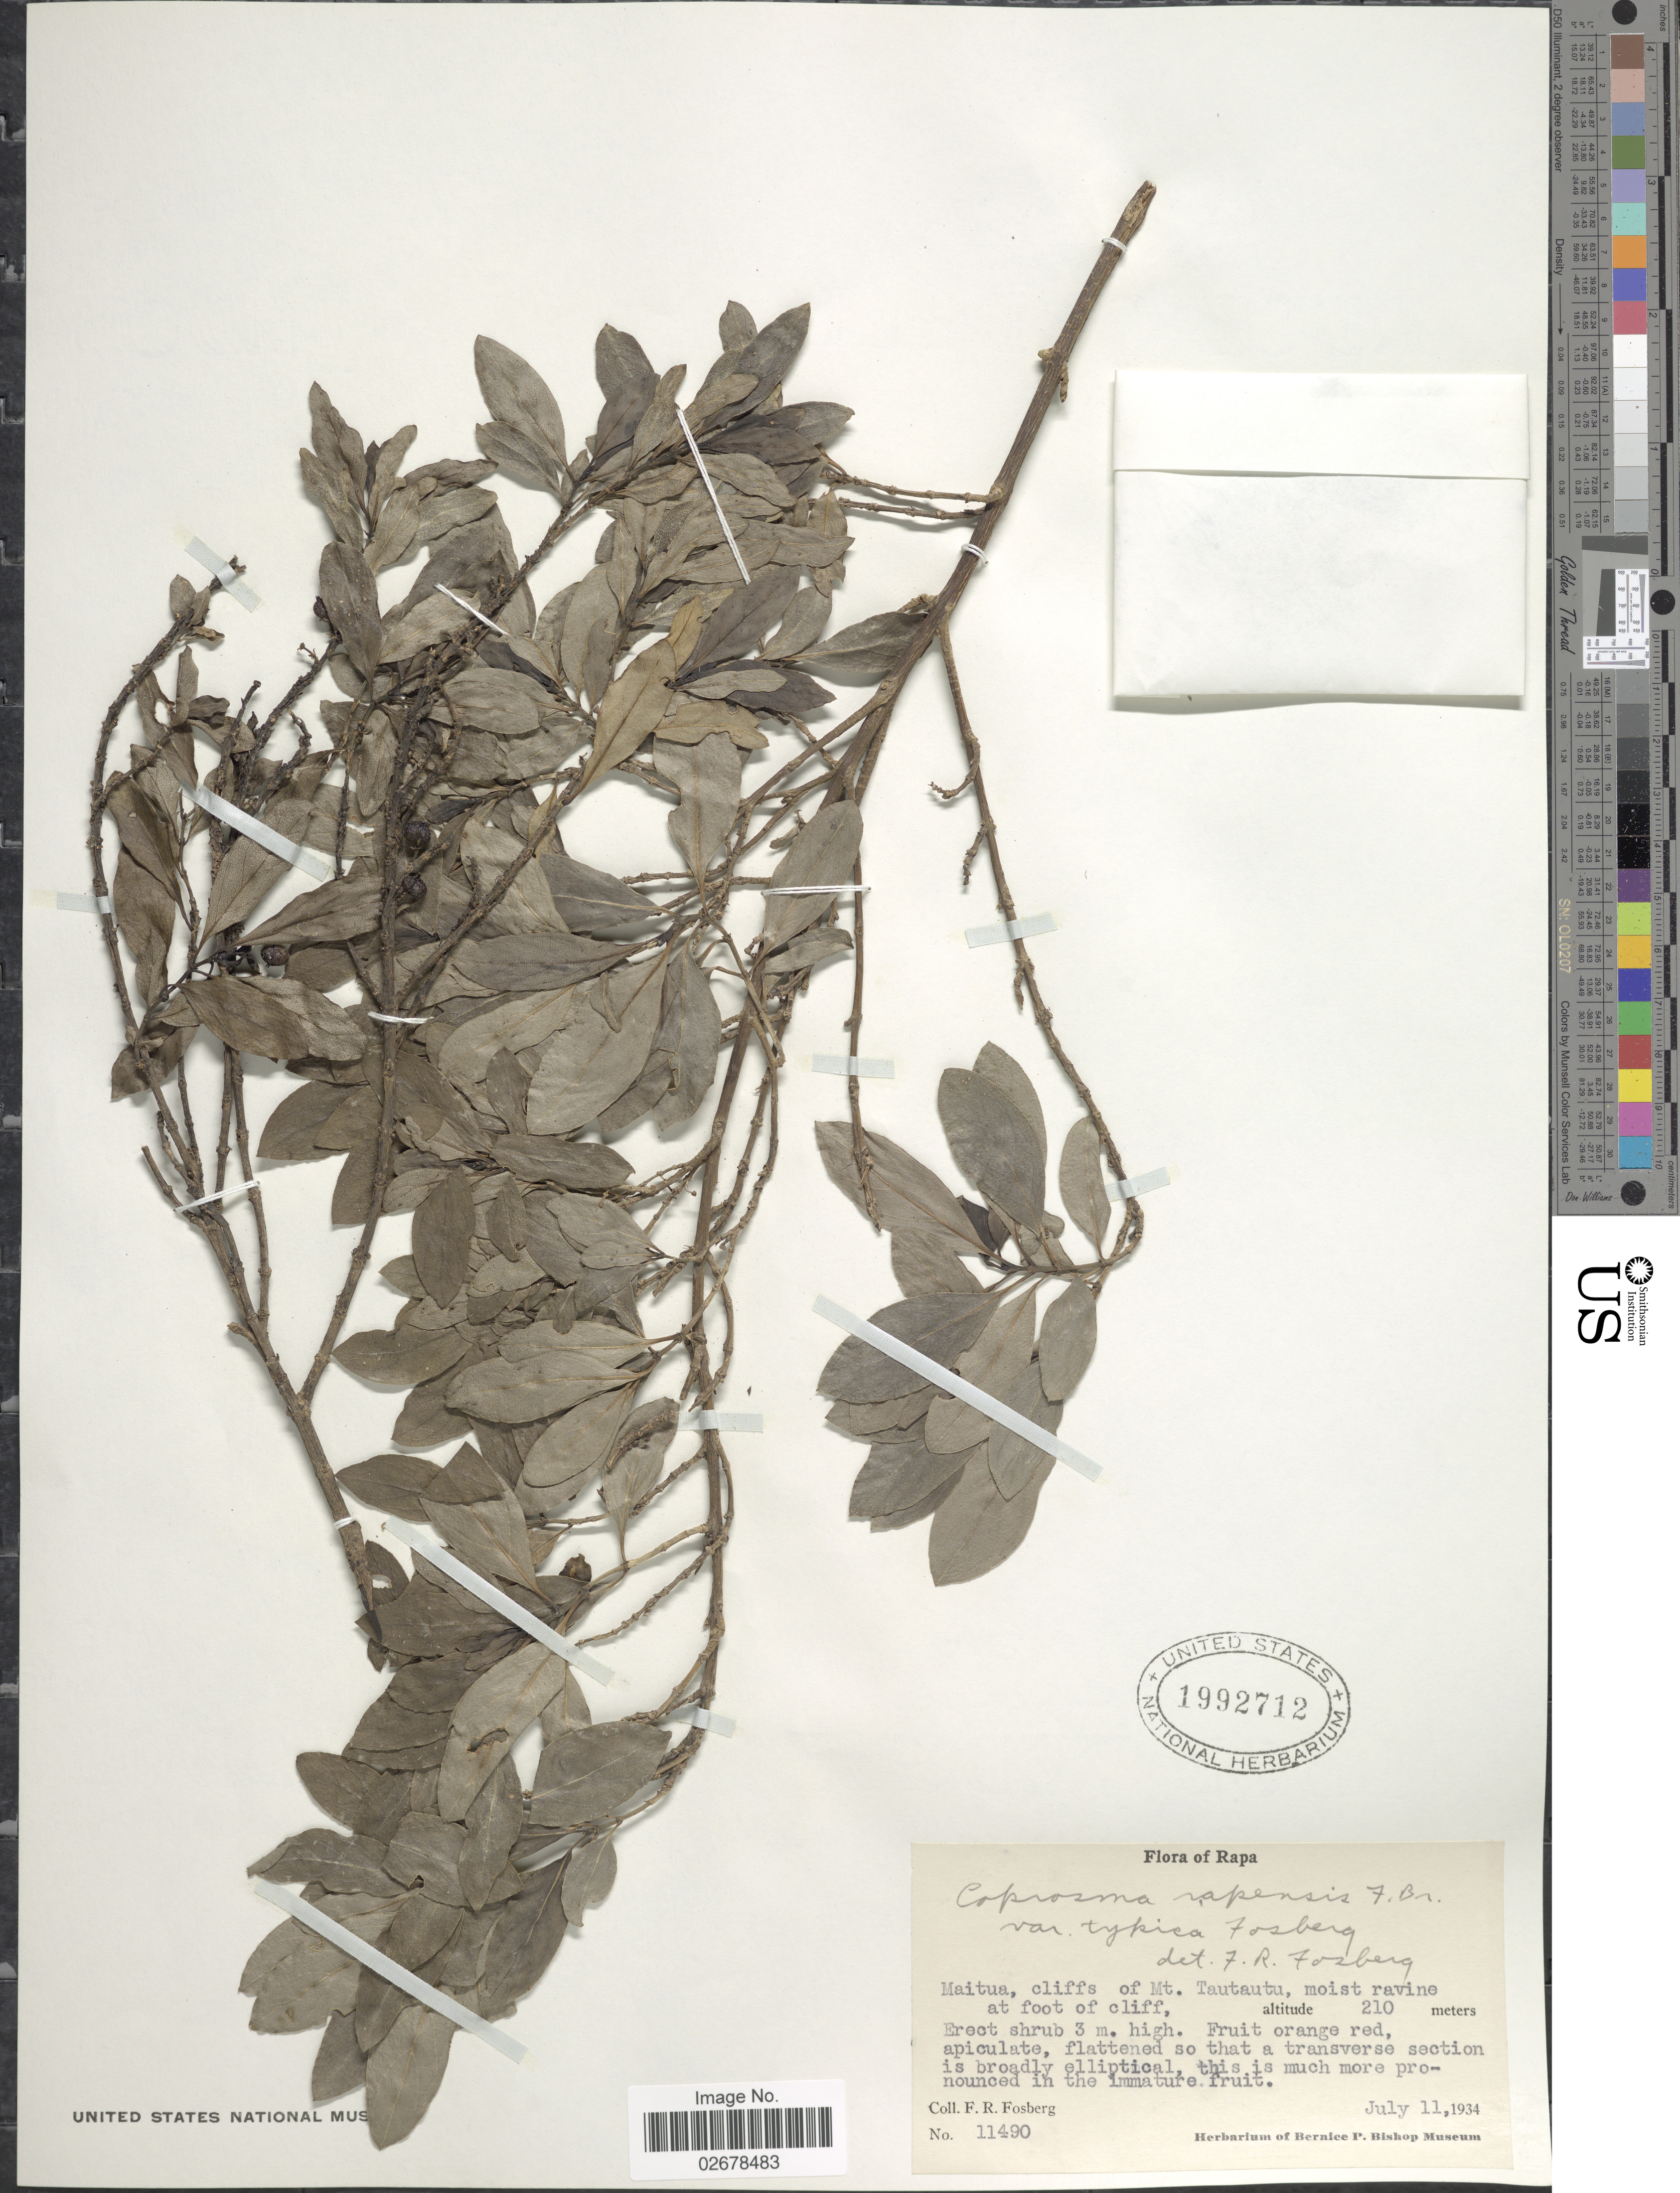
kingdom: Plantae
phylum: Tracheophyta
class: Magnoliopsida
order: Gentianales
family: Rubiaceae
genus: Coprosma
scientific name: Coprosma rapensis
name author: F. Br.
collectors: F. R. Fosberg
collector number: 11490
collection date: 1934-07-11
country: French Polynesia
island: Rapa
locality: Rapa, Maitua, cliffs of Mt. Tautautu, moist ravine at foot of cliff.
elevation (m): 210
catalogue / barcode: US 1992712